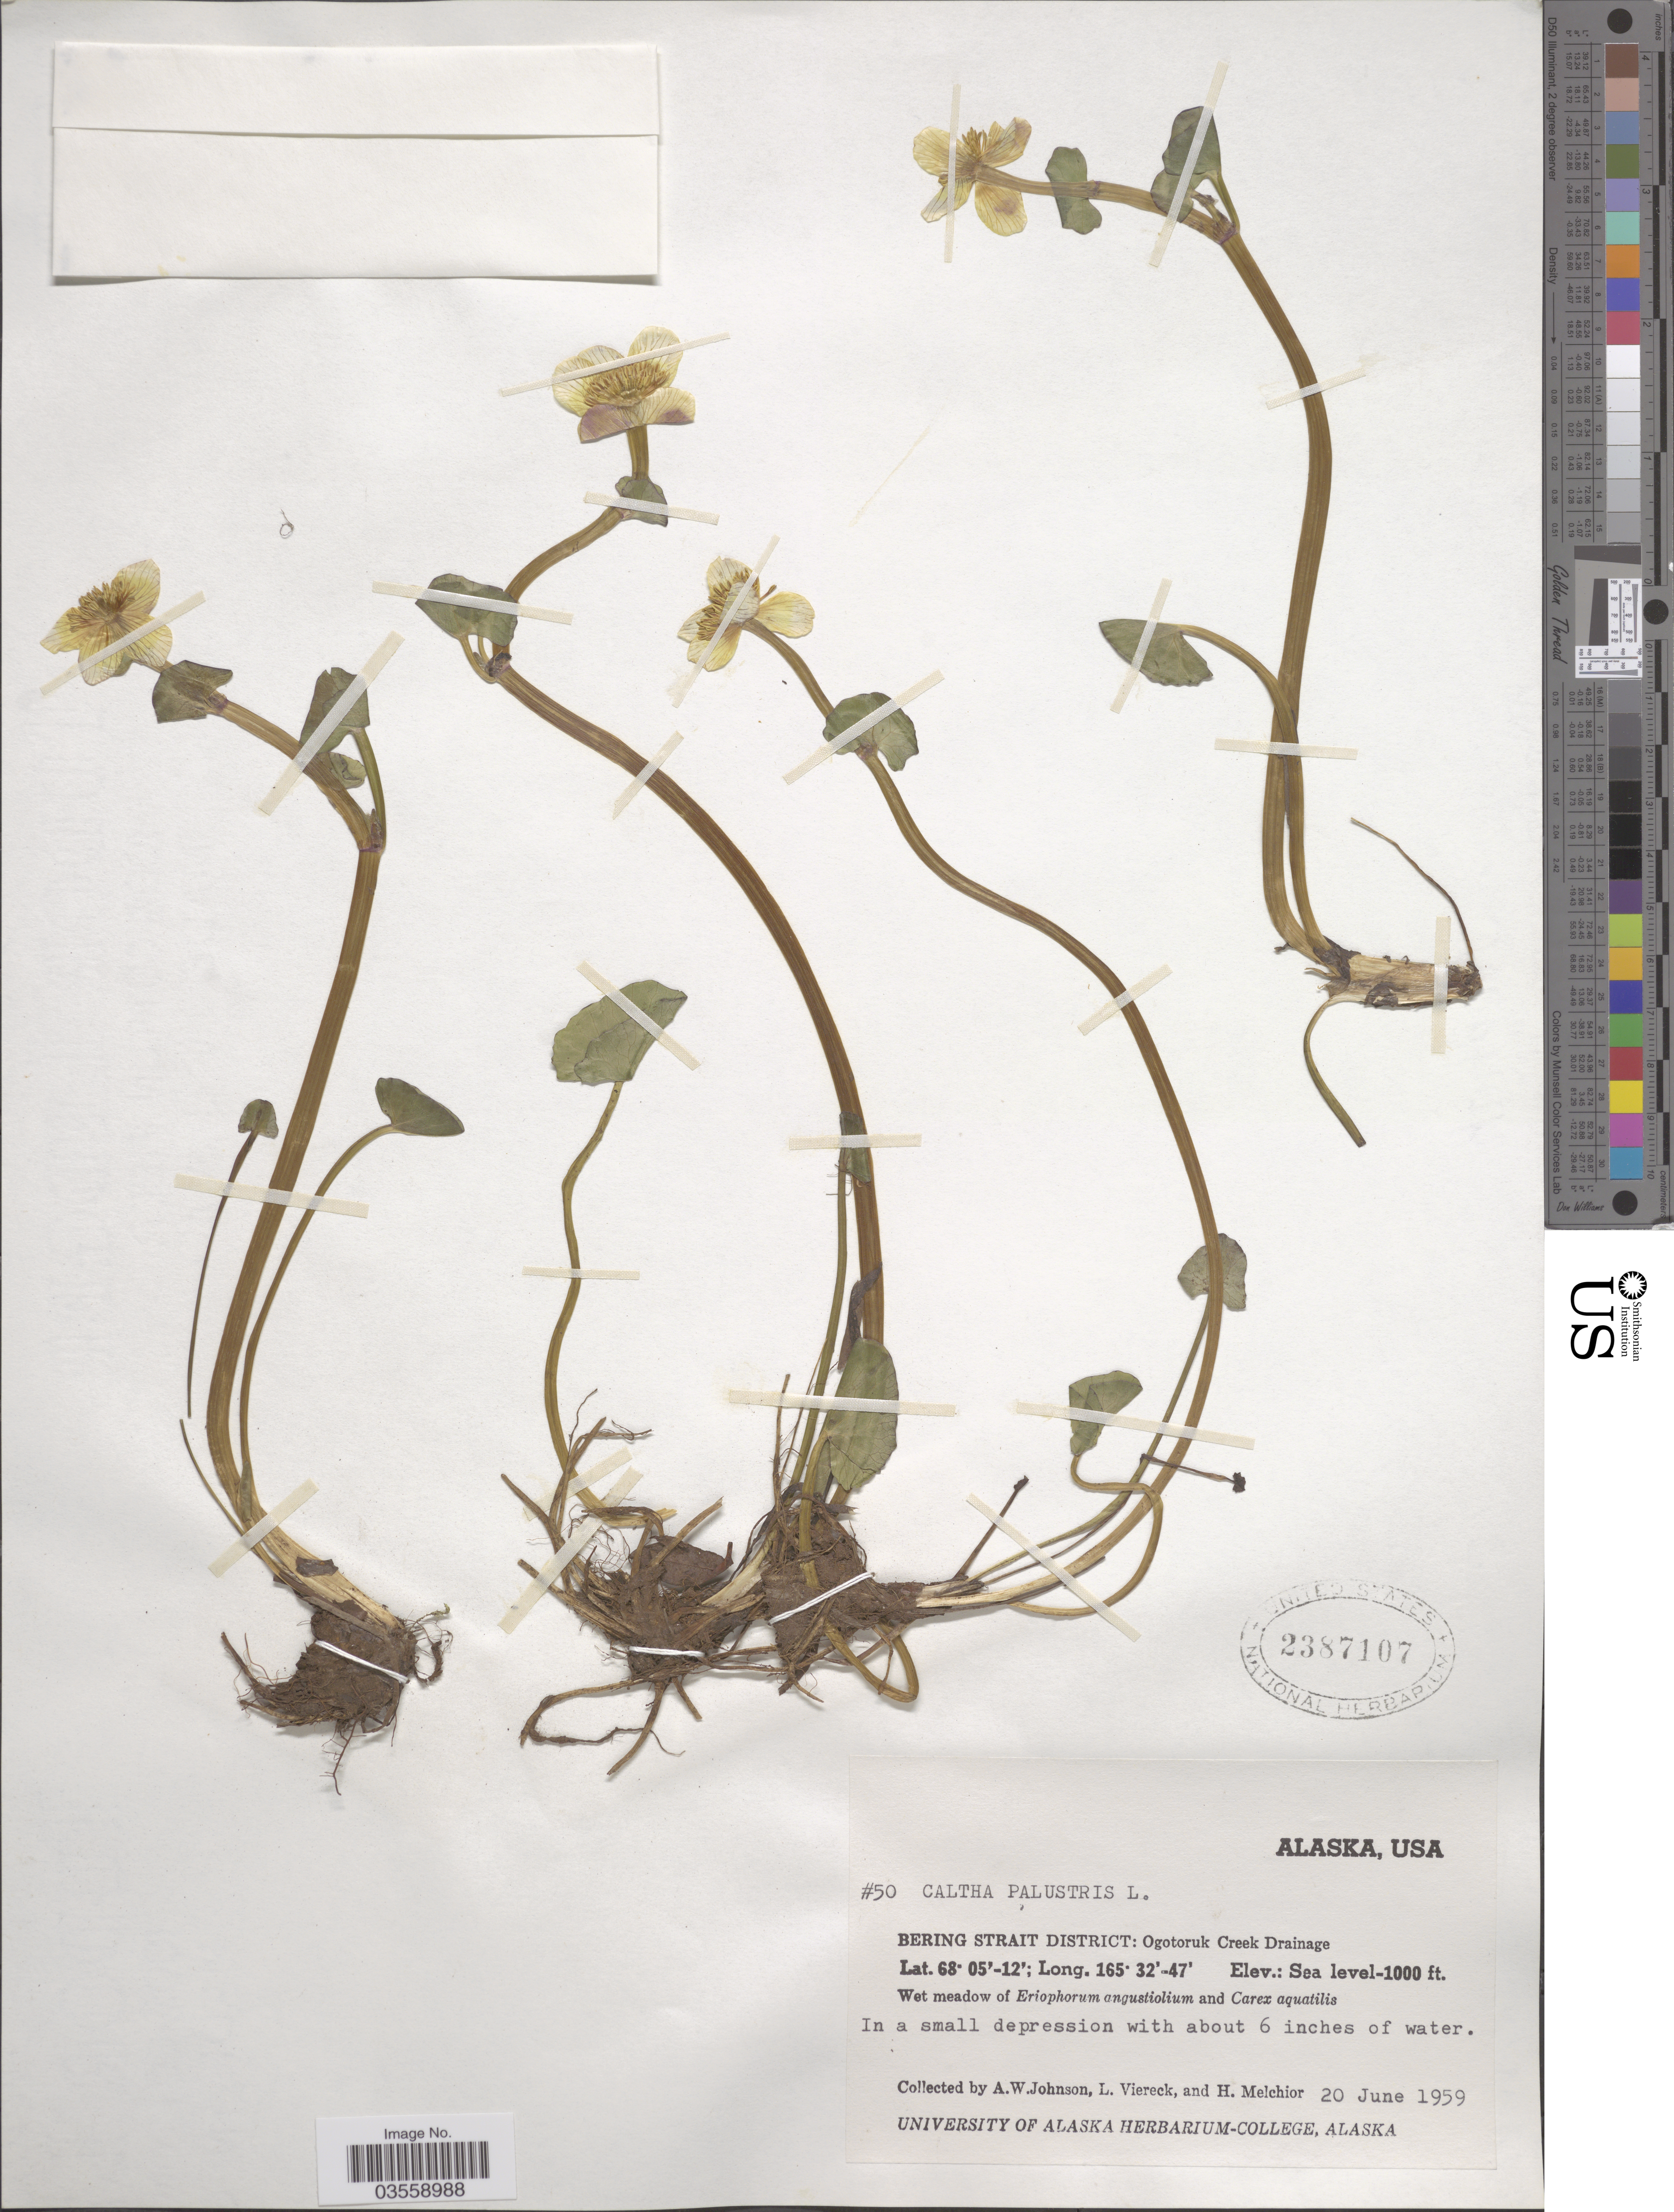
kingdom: Plantae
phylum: Tracheophyta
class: Magnoliopsida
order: Ranunculales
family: Ranunculaceae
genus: Caltha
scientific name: Caltha palustris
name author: L.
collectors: A. W. Johnson, L. Viereck & H. Melchior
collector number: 50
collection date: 1959-06-20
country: United States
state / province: Alaska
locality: USA. Bering Strait District: Ogotoruk Creek Drainage.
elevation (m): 0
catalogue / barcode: US 2387107